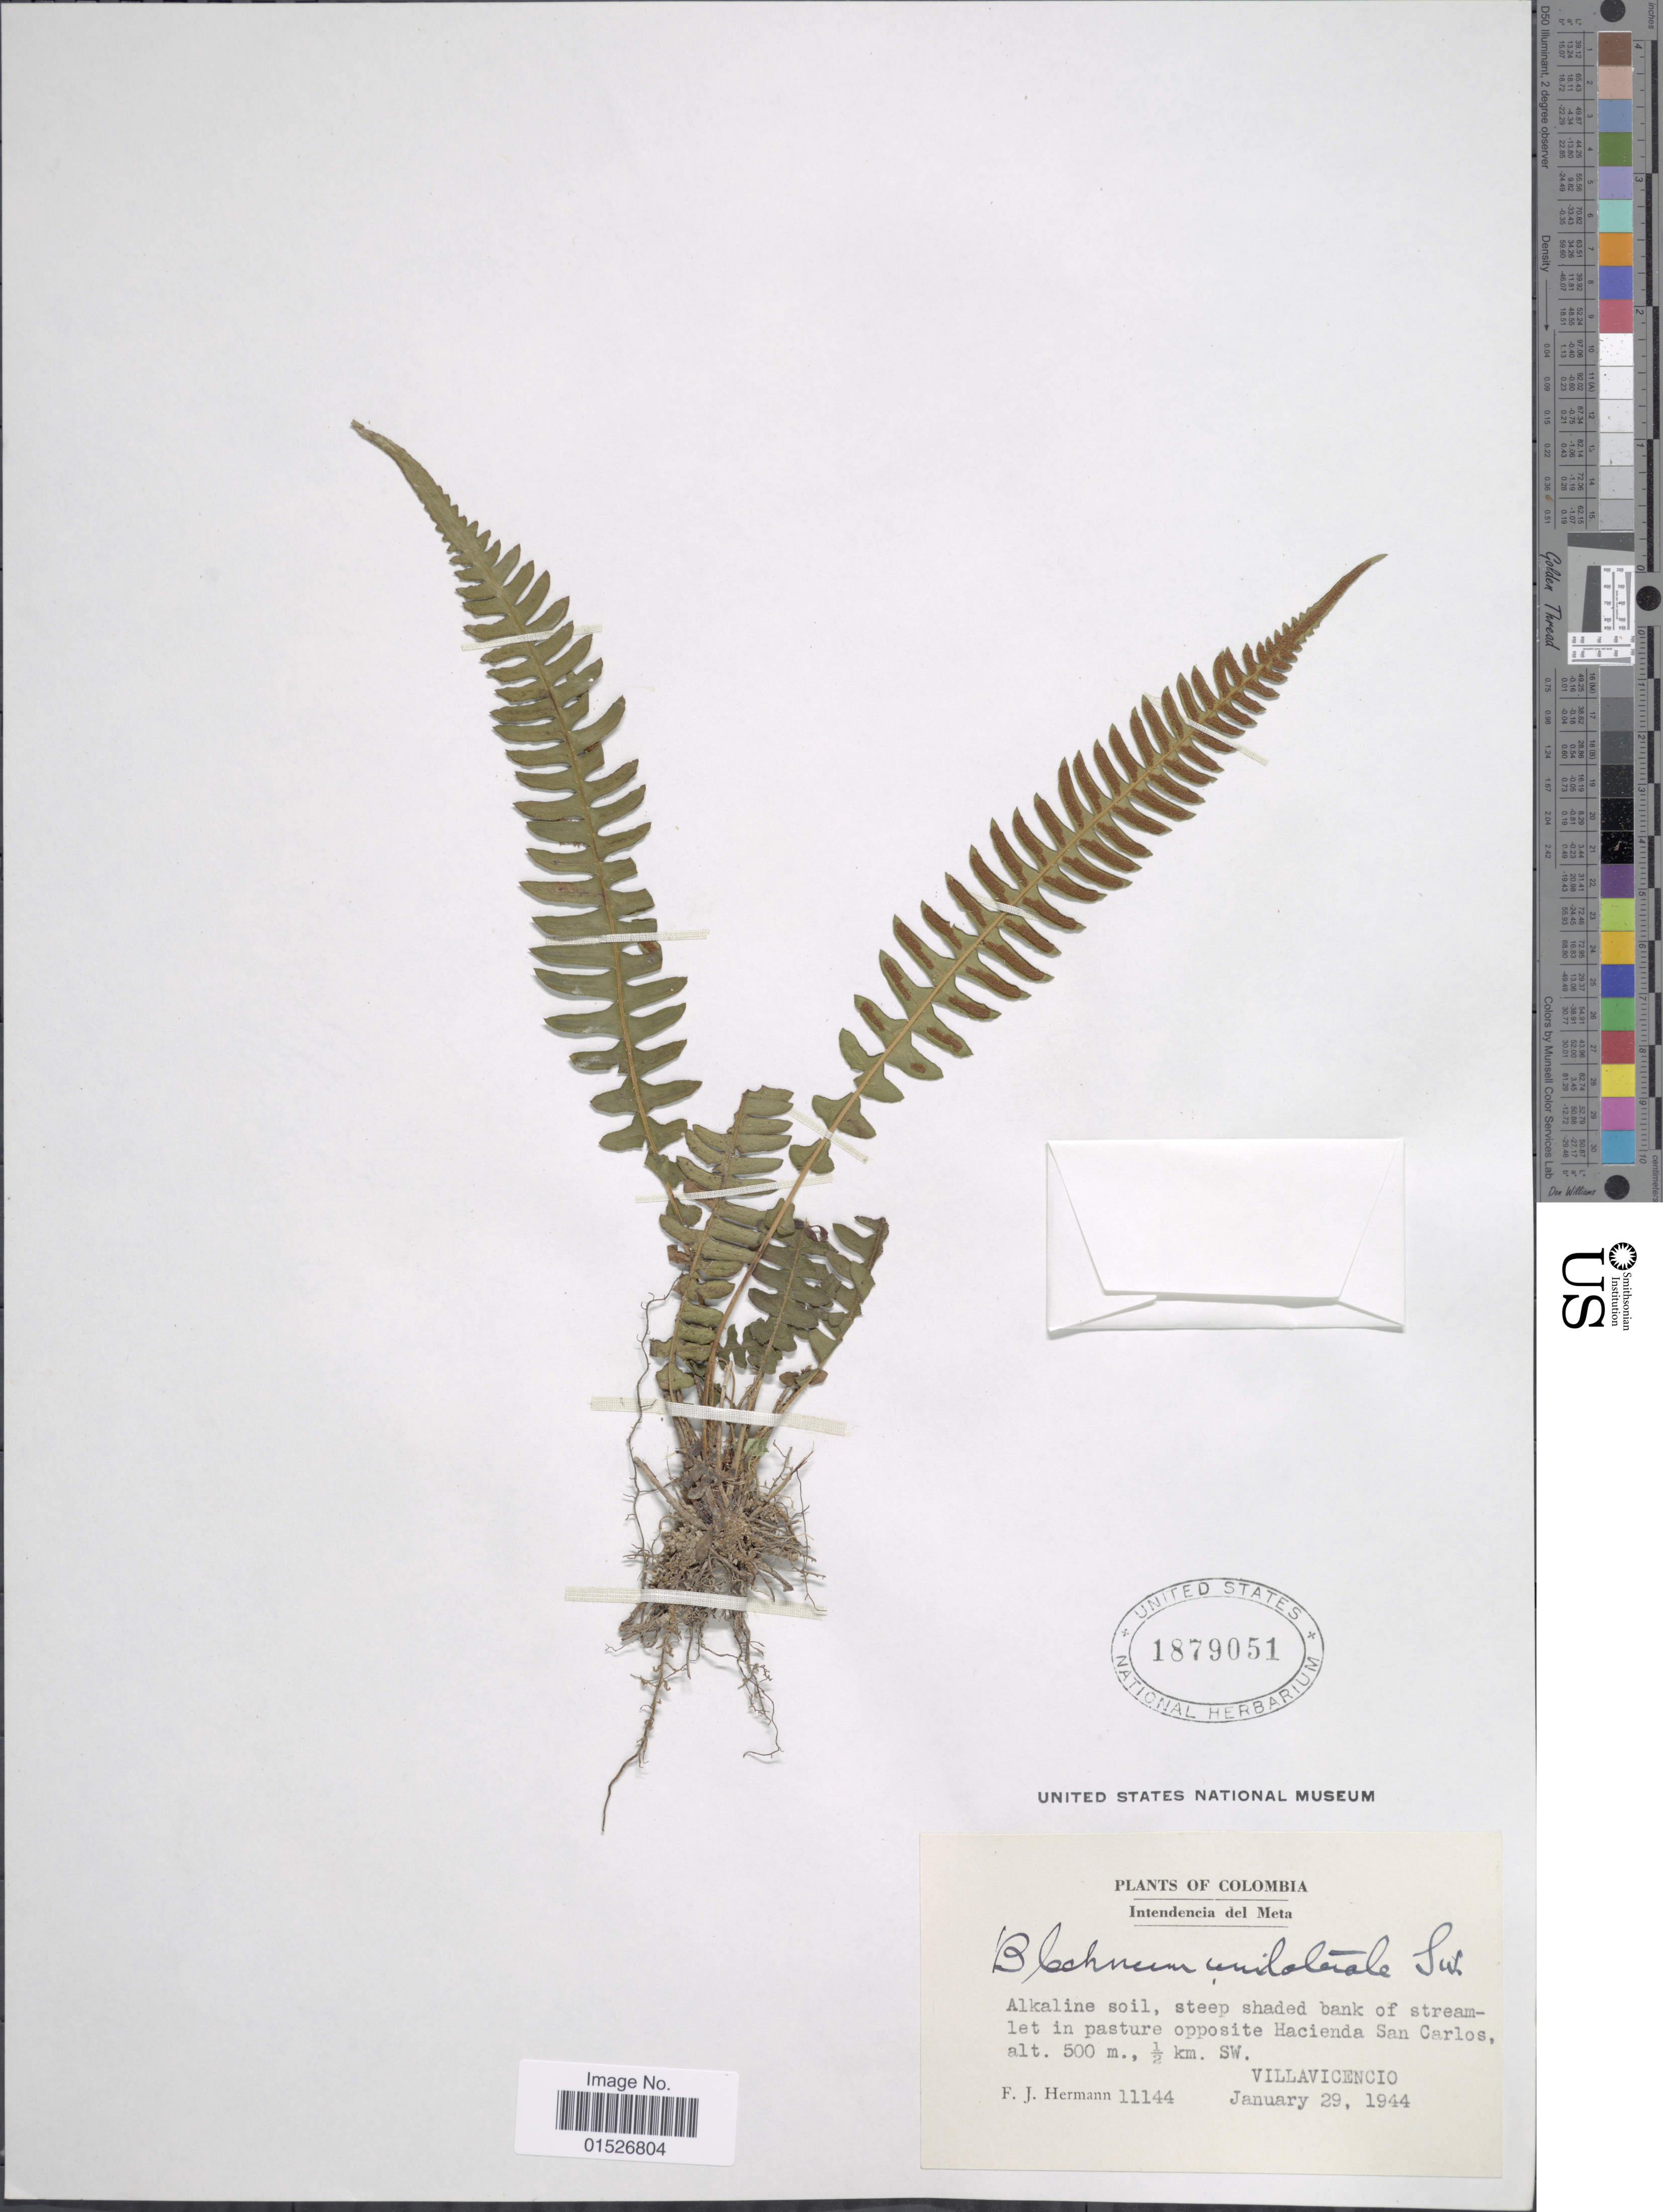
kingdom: Plantae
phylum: Tracheophyta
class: Polypodiopsida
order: Polypodiales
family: Blechnaceae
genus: Blechnum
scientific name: Blechnum polypodioides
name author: Raddi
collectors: F. J. Hermann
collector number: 291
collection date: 1944-01-29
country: Colombia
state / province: Meta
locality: Intendencia del Meta. Alkaline soil, steep shaded bank of streamlet in pasture opposite hacienda san Carlos. Villavincencio.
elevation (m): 500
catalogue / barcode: US 1879051